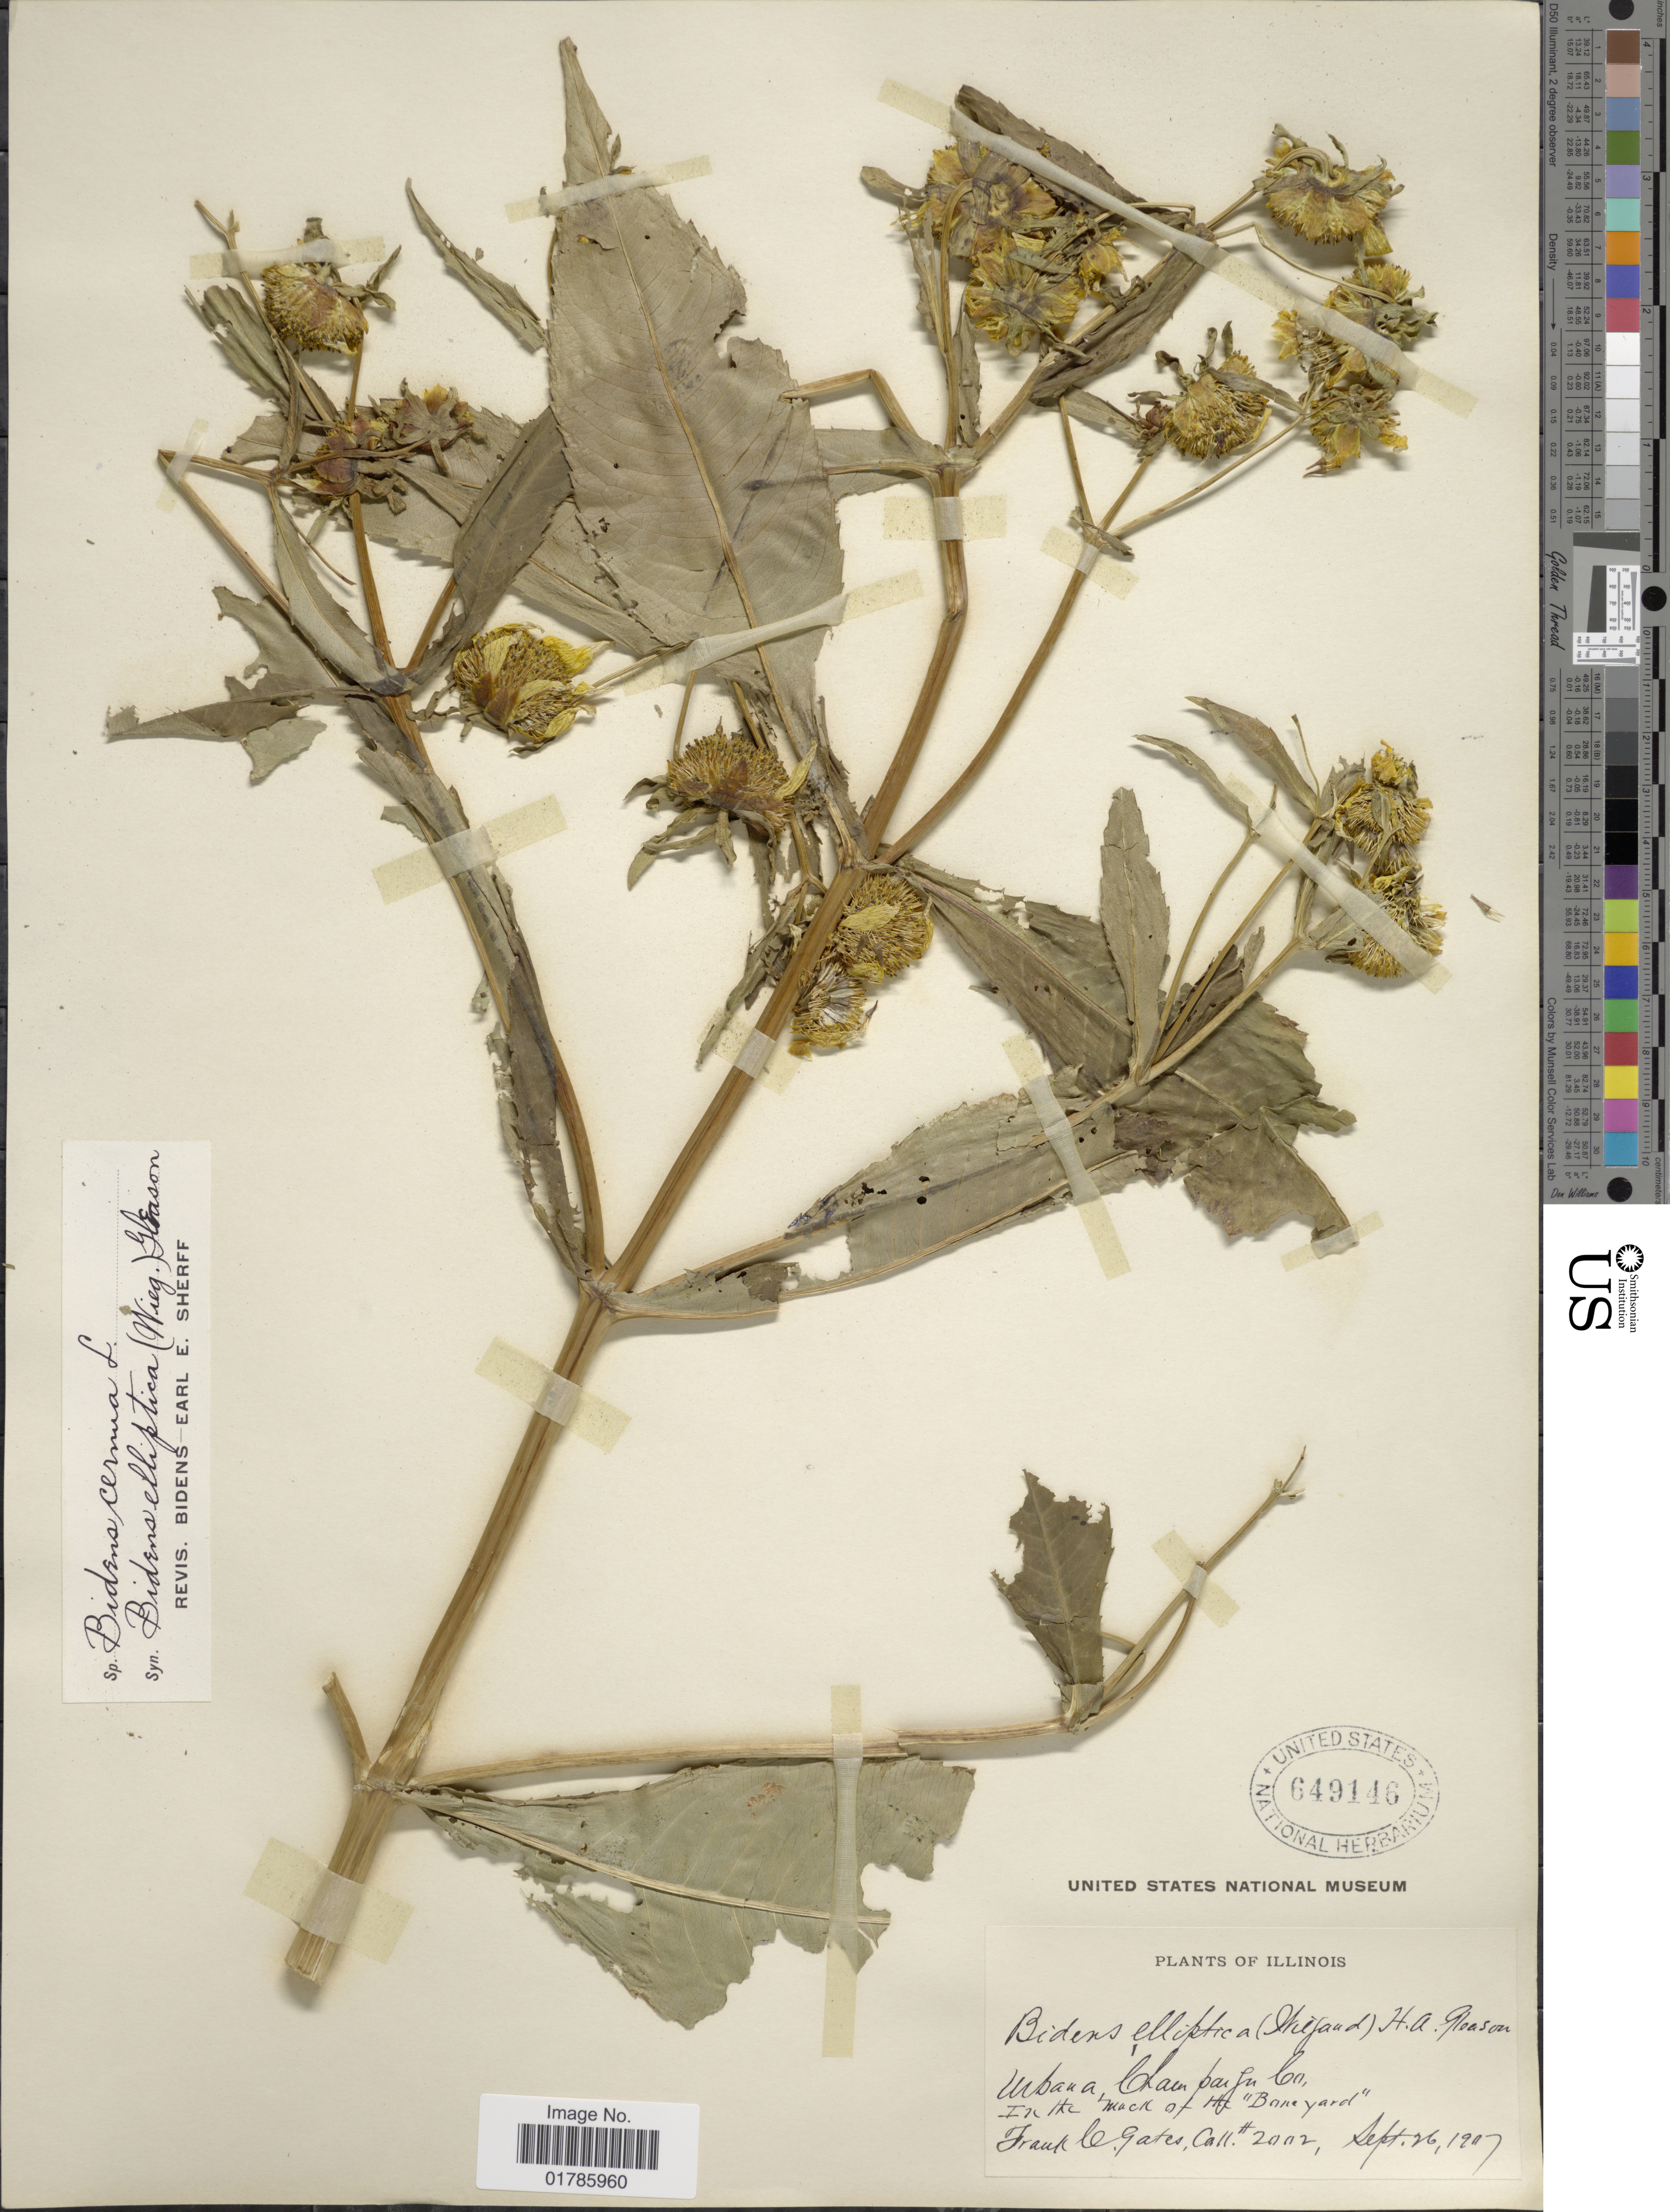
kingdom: Plantae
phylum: Tracheophyta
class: Magnoliopsida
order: Asterales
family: Asteraceae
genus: Bidens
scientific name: Bidens cernua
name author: L.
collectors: F. C. Gates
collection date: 1907-09-26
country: United States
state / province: Illinois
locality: Urbana. Champaign Co., in the muck of the "Barnyard"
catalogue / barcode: US 649146